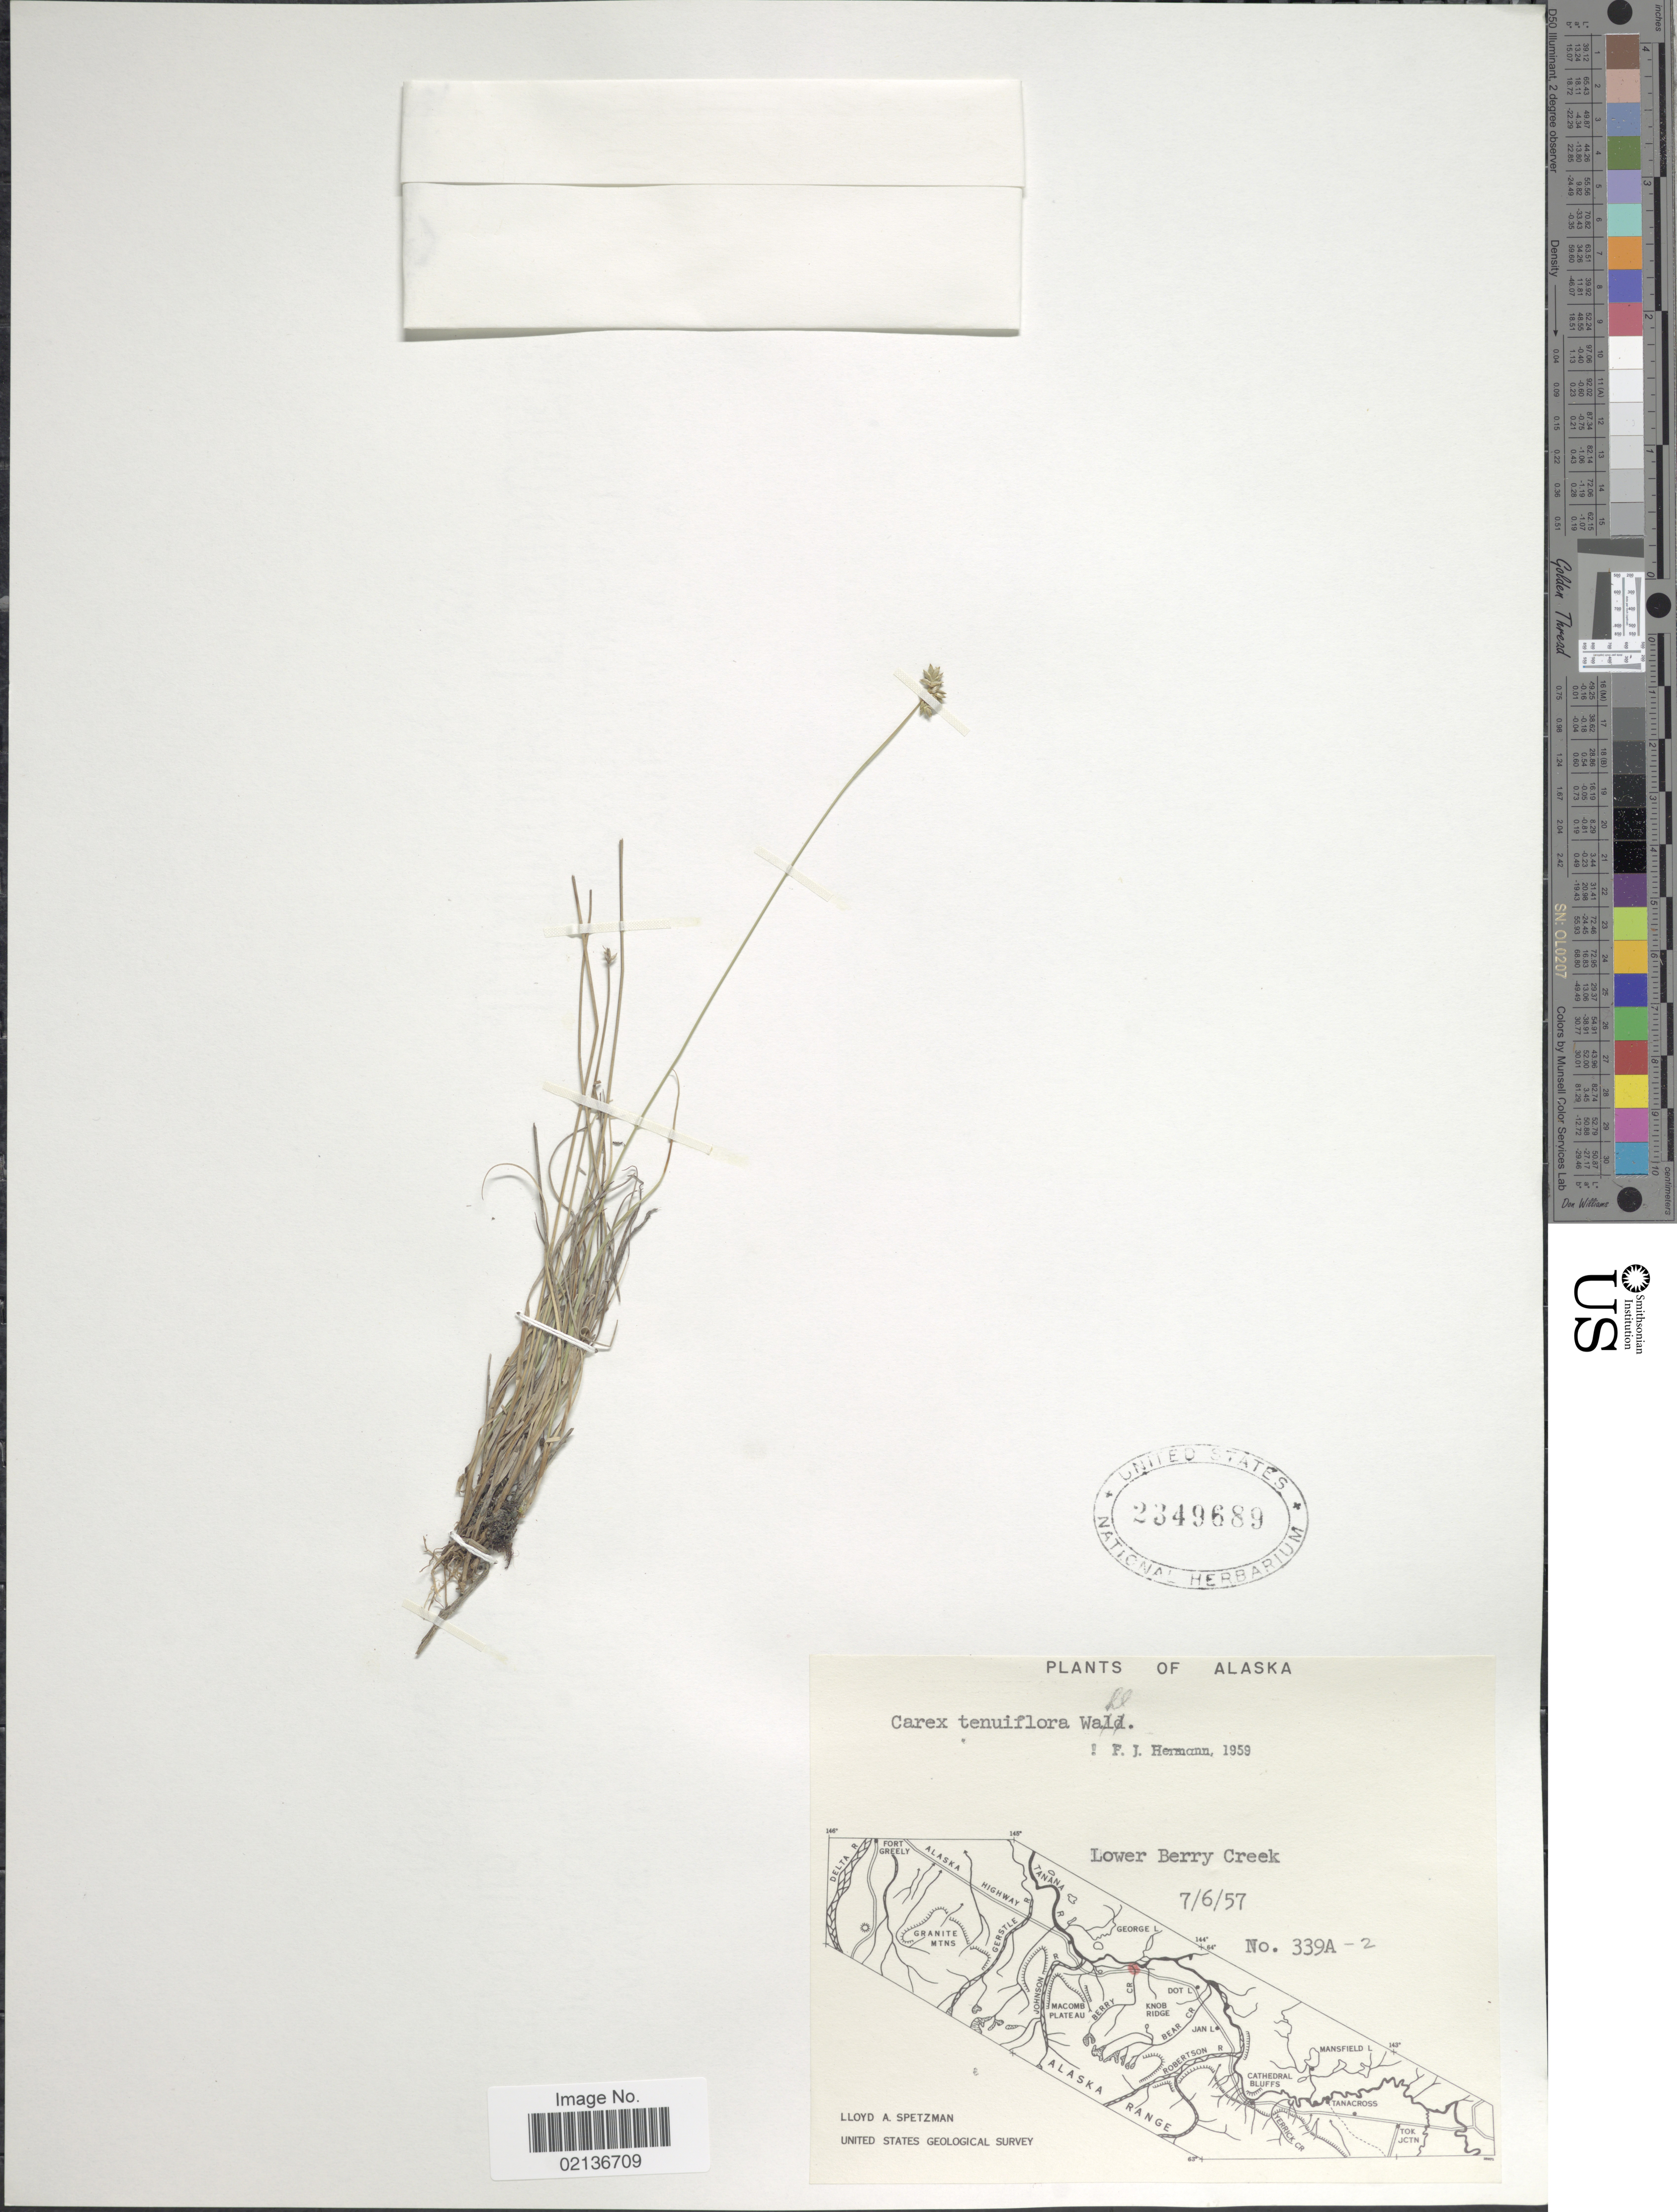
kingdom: Plantae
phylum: Tracheophyta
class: Liliopsida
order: Poales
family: Cyperaceae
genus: Carex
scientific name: Carex tenuiflora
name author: Wahlenb.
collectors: L. Spetzman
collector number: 339A-2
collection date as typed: Transcribed d/m/y: 6/7/57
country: United States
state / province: Alaska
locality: Lower Berry Creek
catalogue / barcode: US 2349689